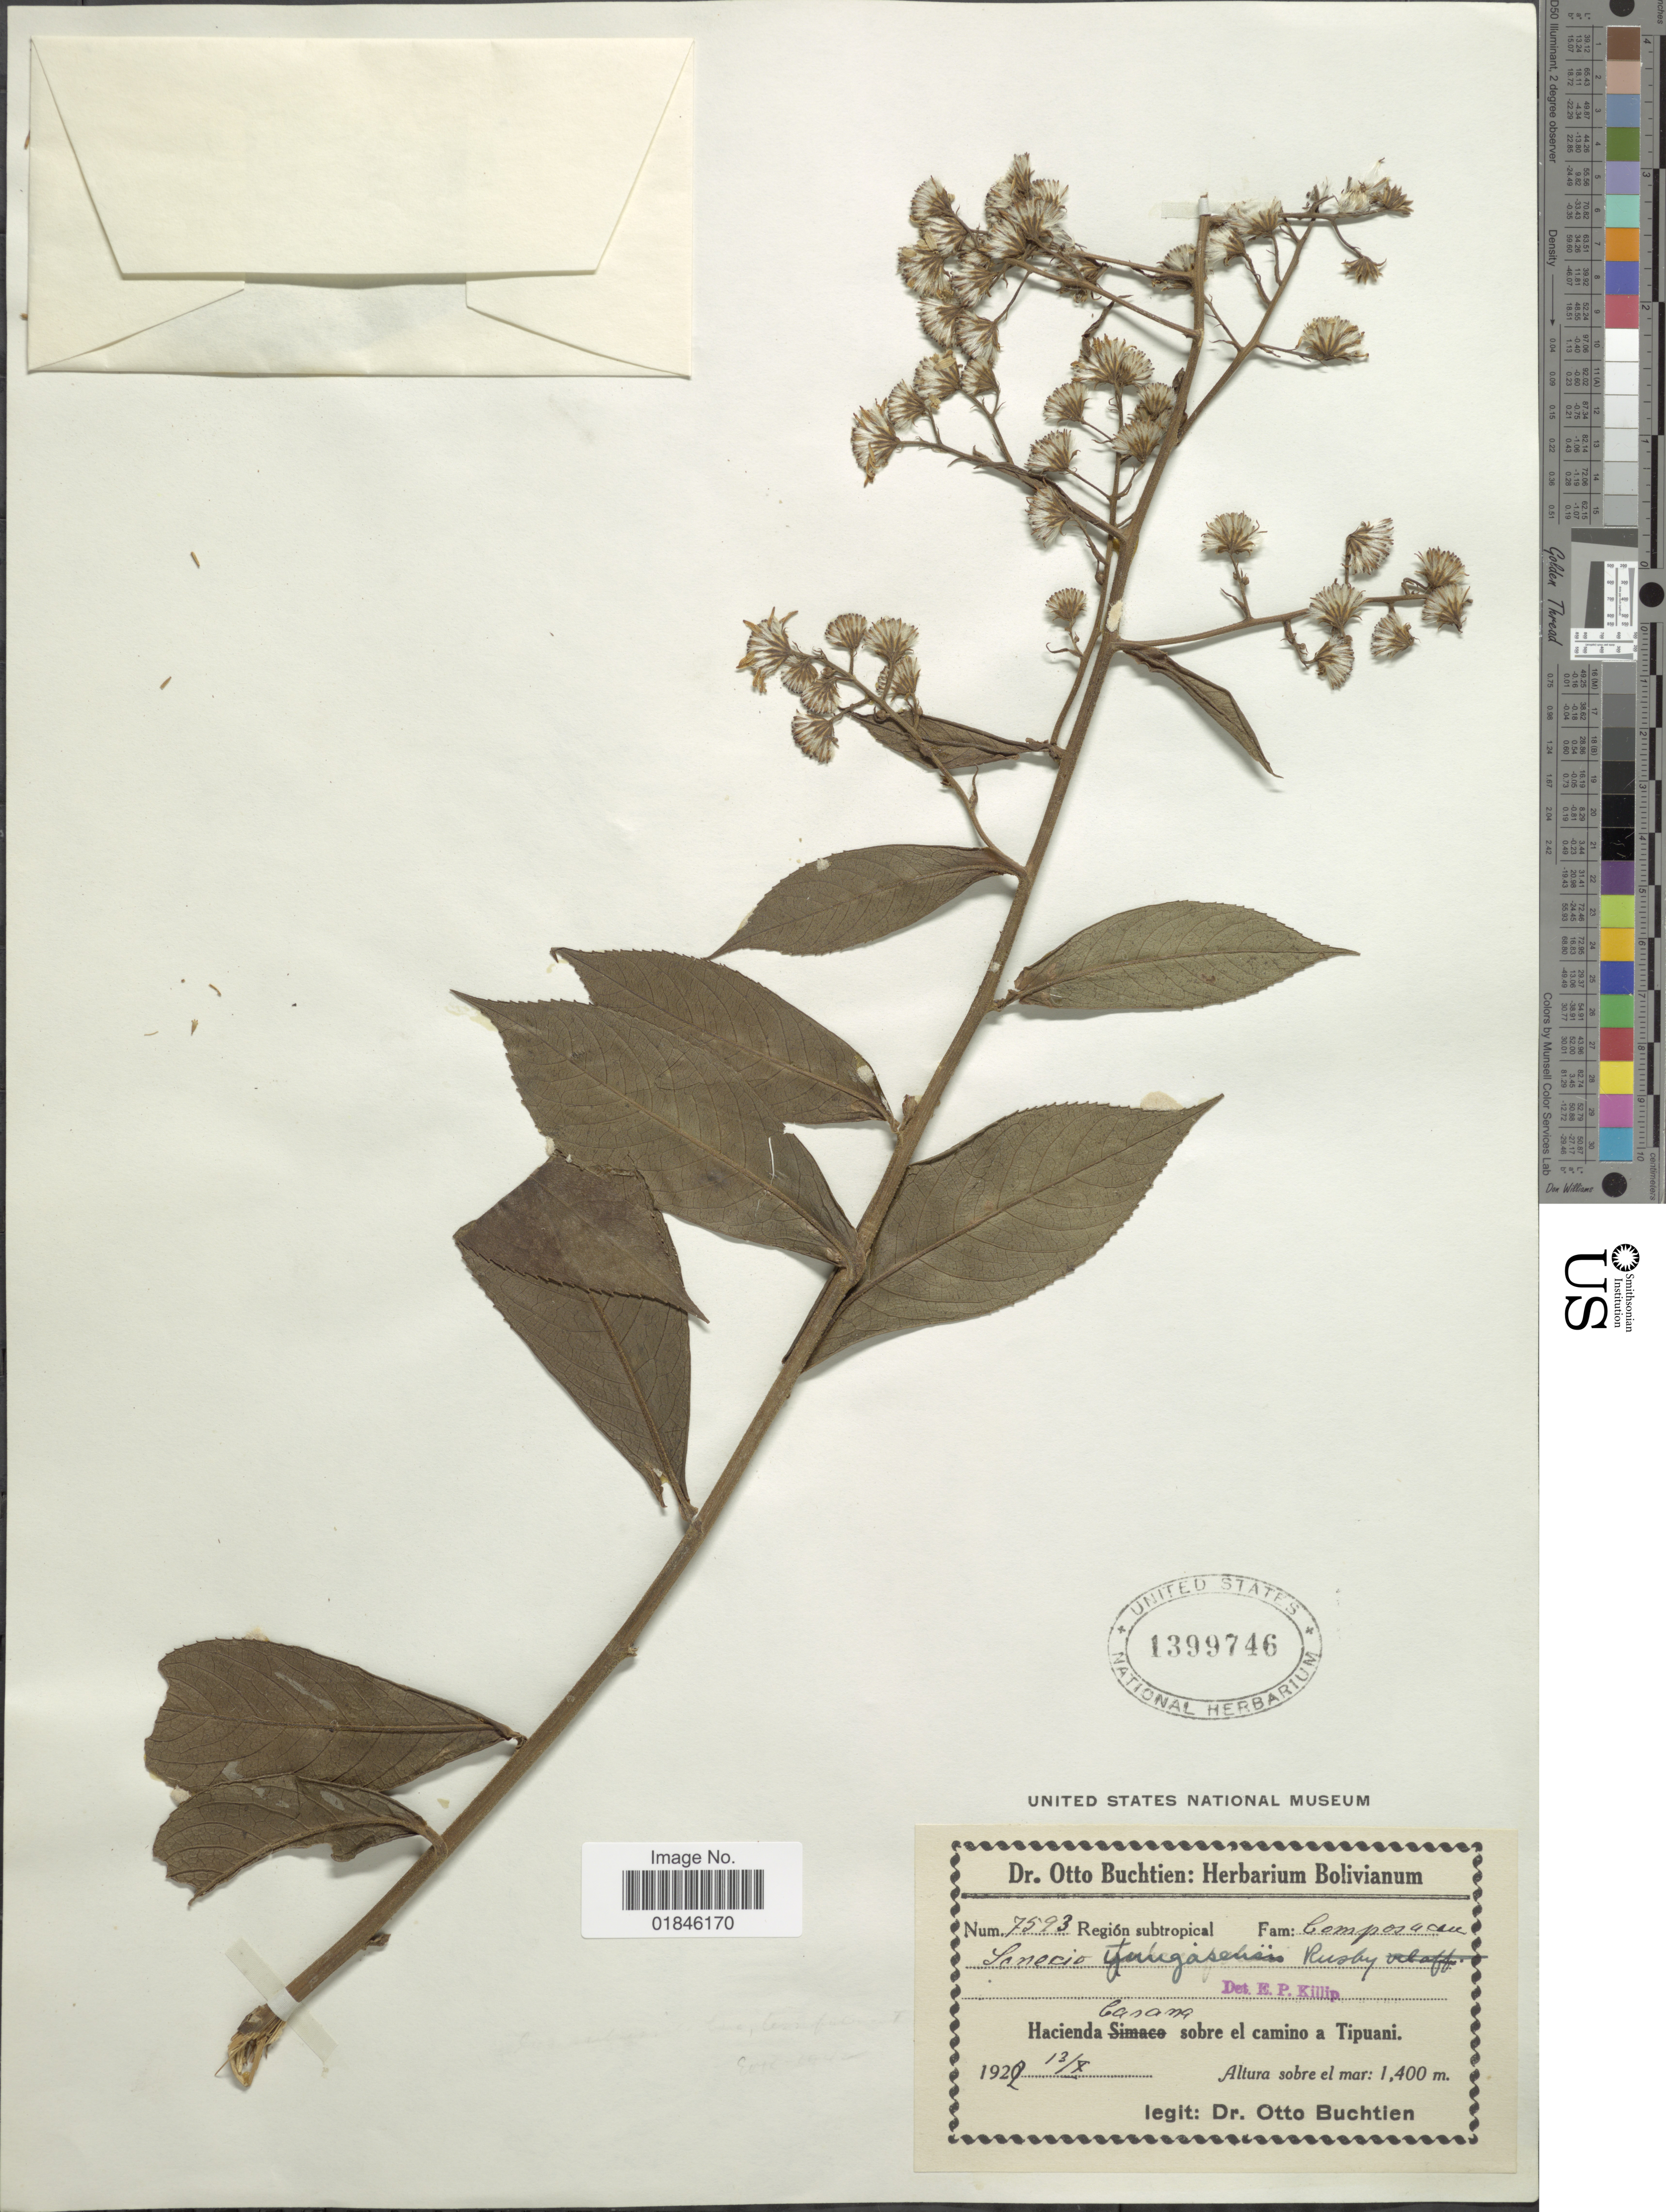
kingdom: Plantae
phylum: Tracheophyta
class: Magnoliopsida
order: Asterales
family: Asteraceae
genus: Pentacalia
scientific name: Pentacalia yungasensis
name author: (Britton) Cuatrec.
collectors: O. Buchtien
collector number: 7593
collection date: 1929-10-13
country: Bolivia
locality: Región subtropical. Hacienda Casana sobre el camino a Tipuani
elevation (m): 1400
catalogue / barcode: US 1399746